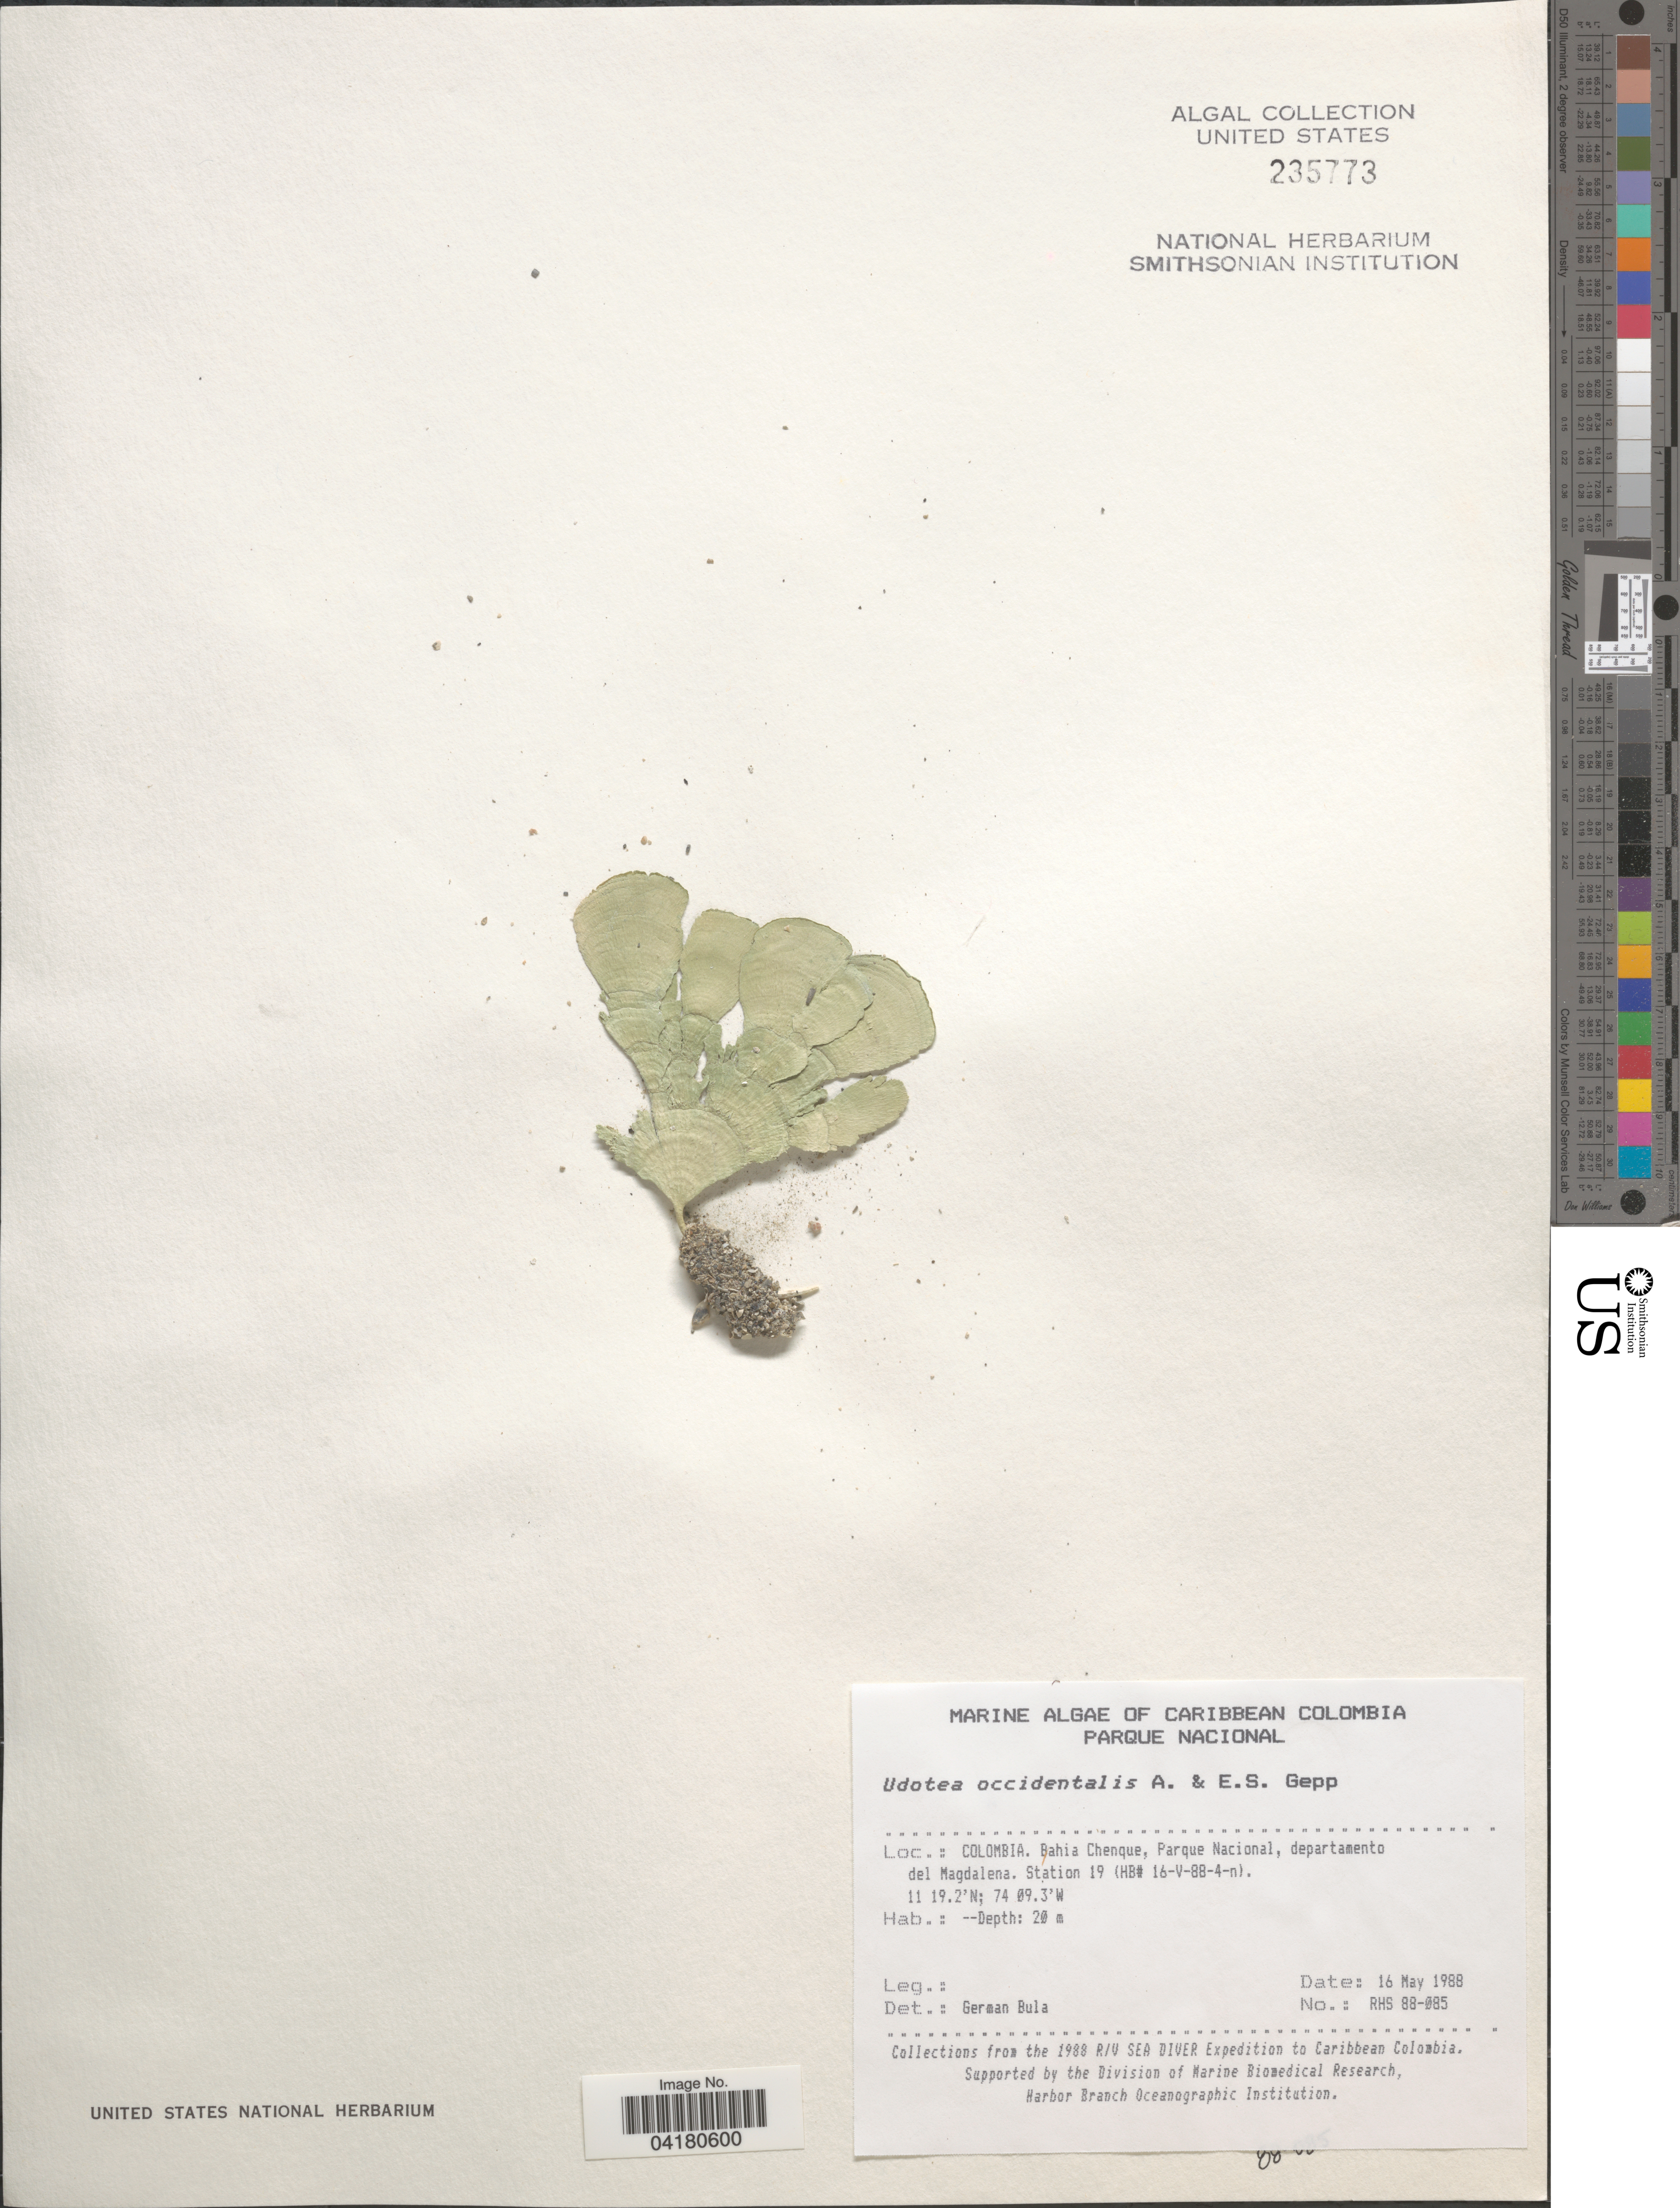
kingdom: Plantae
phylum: Chlorophyta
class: Ulvophyceae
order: Bryopsidales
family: Udoteaceae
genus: Udotea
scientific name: Udotea occidentalis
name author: A. Gepp & E. Gepp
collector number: RHS88-085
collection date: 1988-05-16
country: Colombia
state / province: Magdalena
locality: Caribbean Colombia. Bahia Chenque, Parque Nacional, departamento del Magdalena. Station 19 (HB# 16-V-88-4-n). The 1988 R/V Sea Diver Expedition to Caribbean Colombia.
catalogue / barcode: US 235773